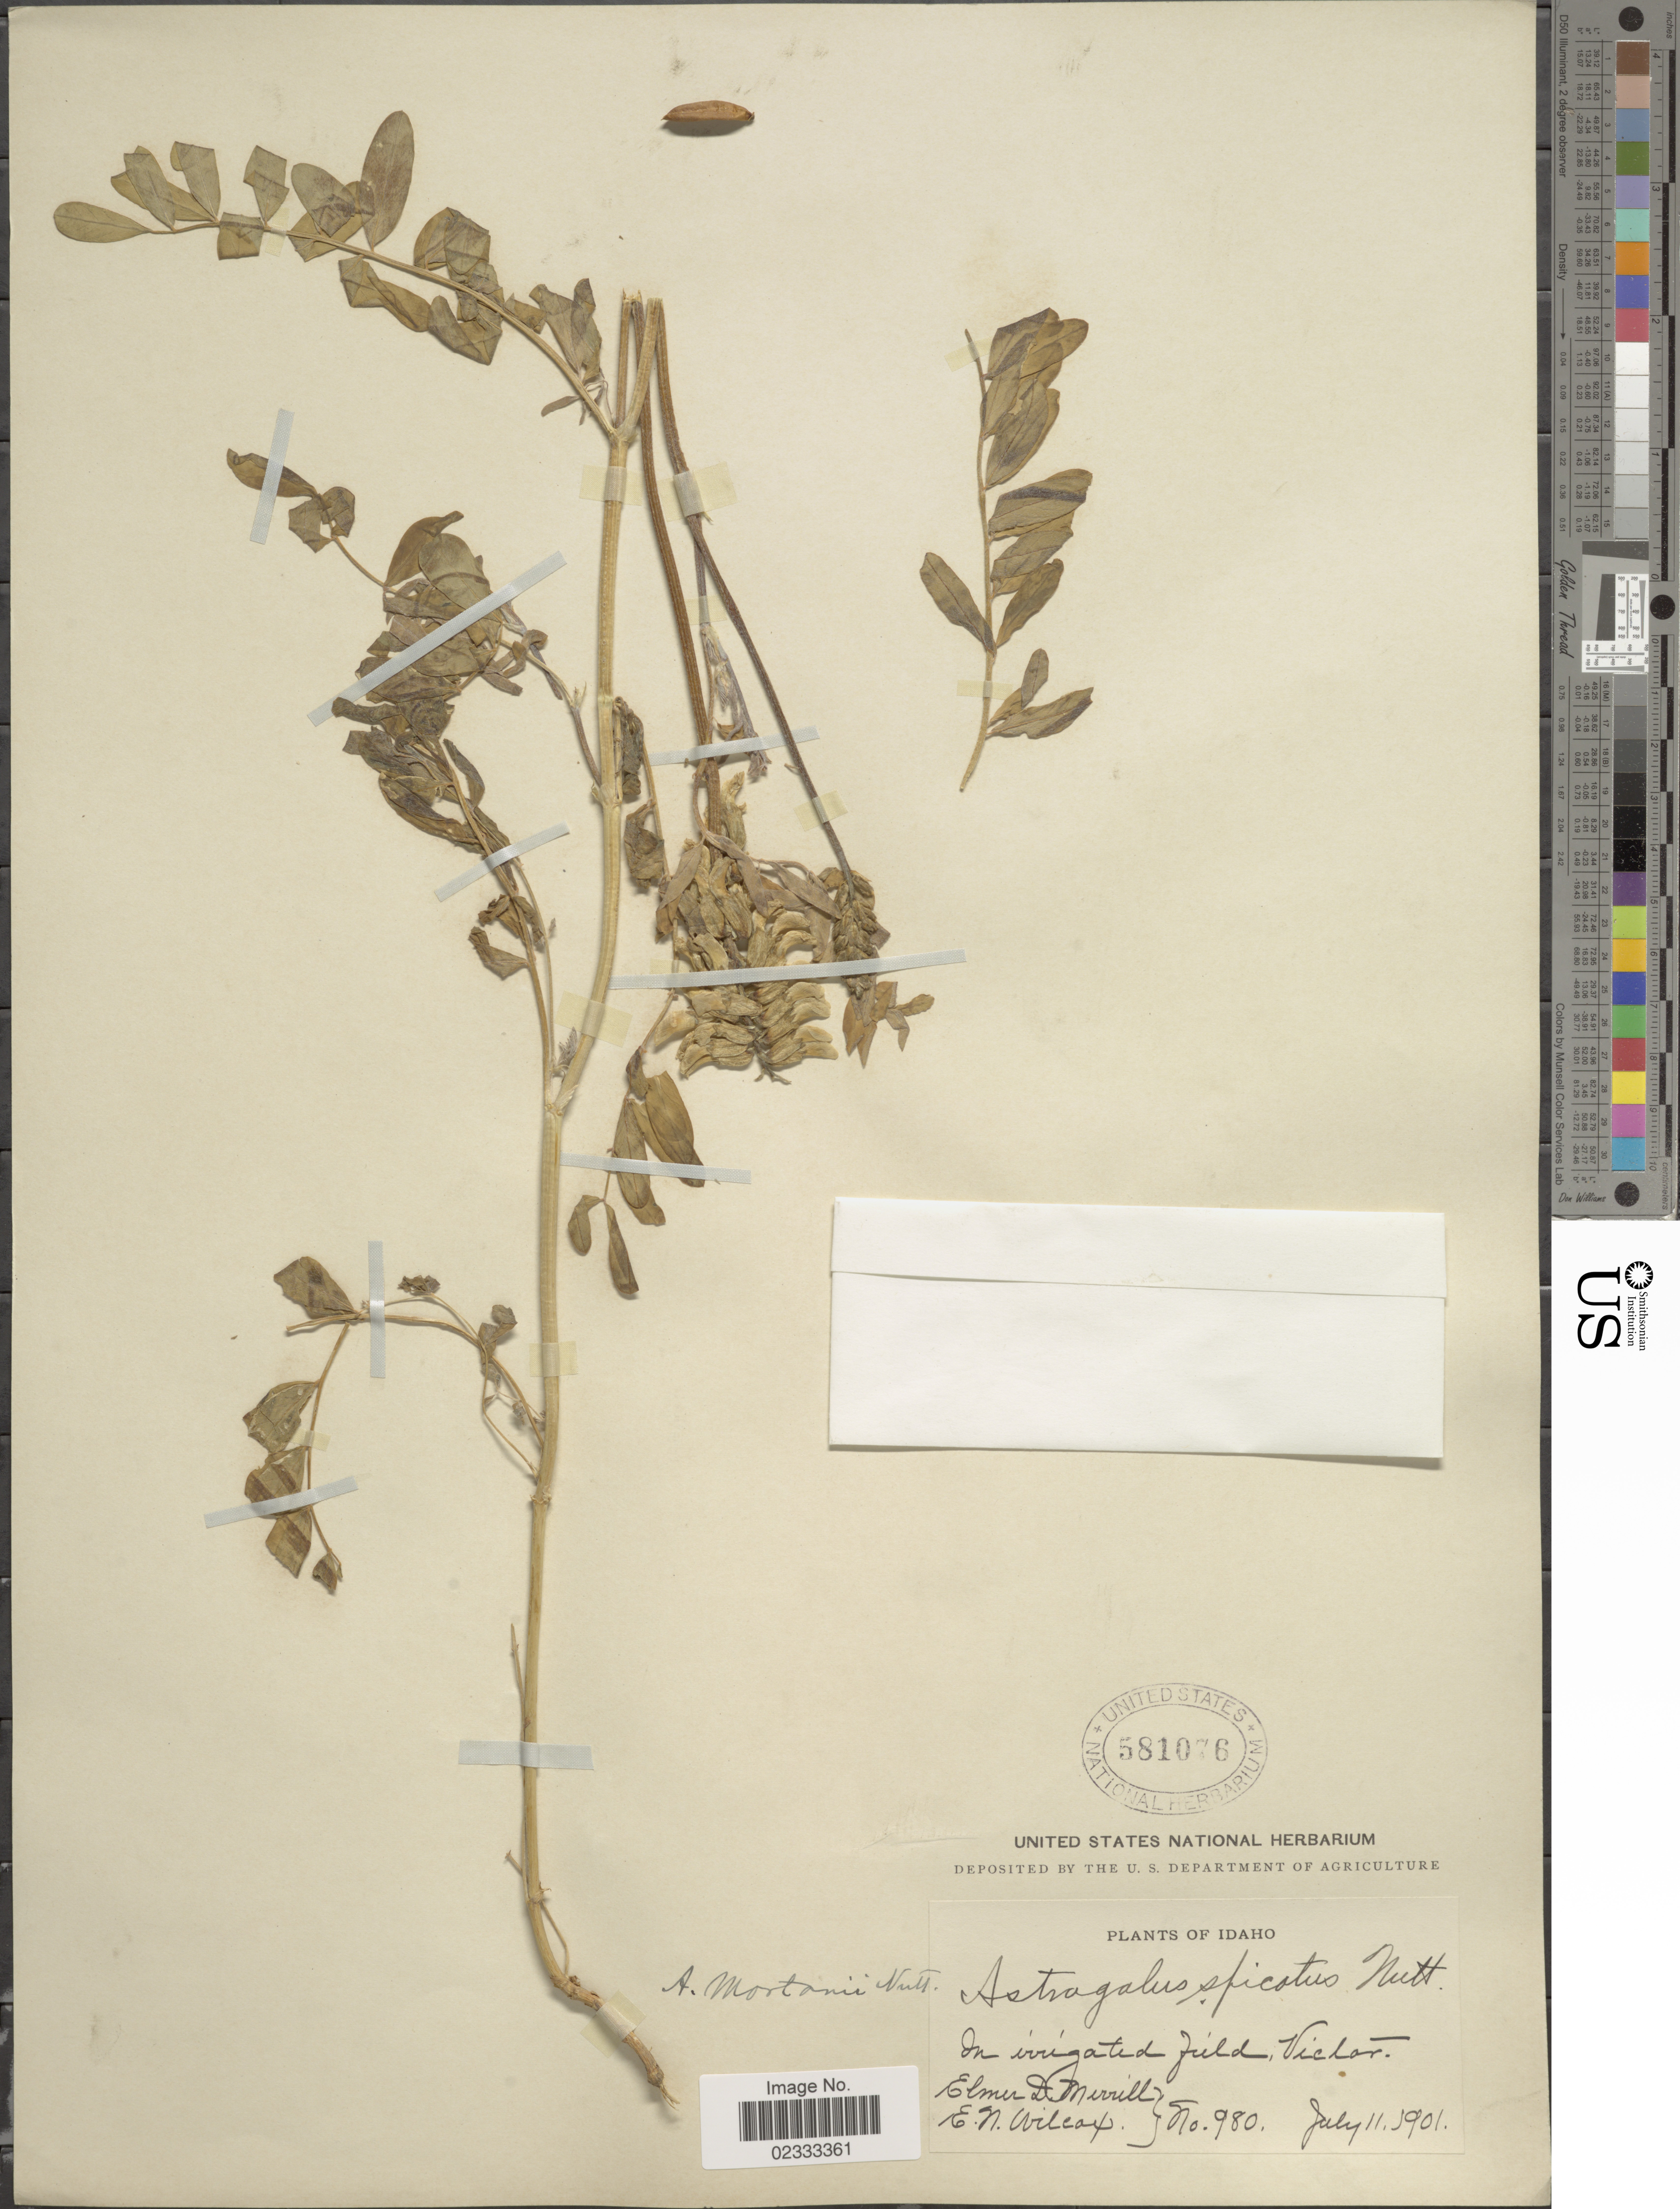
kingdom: Plantae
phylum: Tracheophyta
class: Magnoliopsida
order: Fabales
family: Fabaceae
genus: Astragalus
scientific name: Astragalus mortonii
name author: Nutt.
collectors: E. D. Merrill & E. Wilcox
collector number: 980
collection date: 1901-07-11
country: United States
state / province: Idaho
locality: In irrigated field, Victor.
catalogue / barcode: US 581076